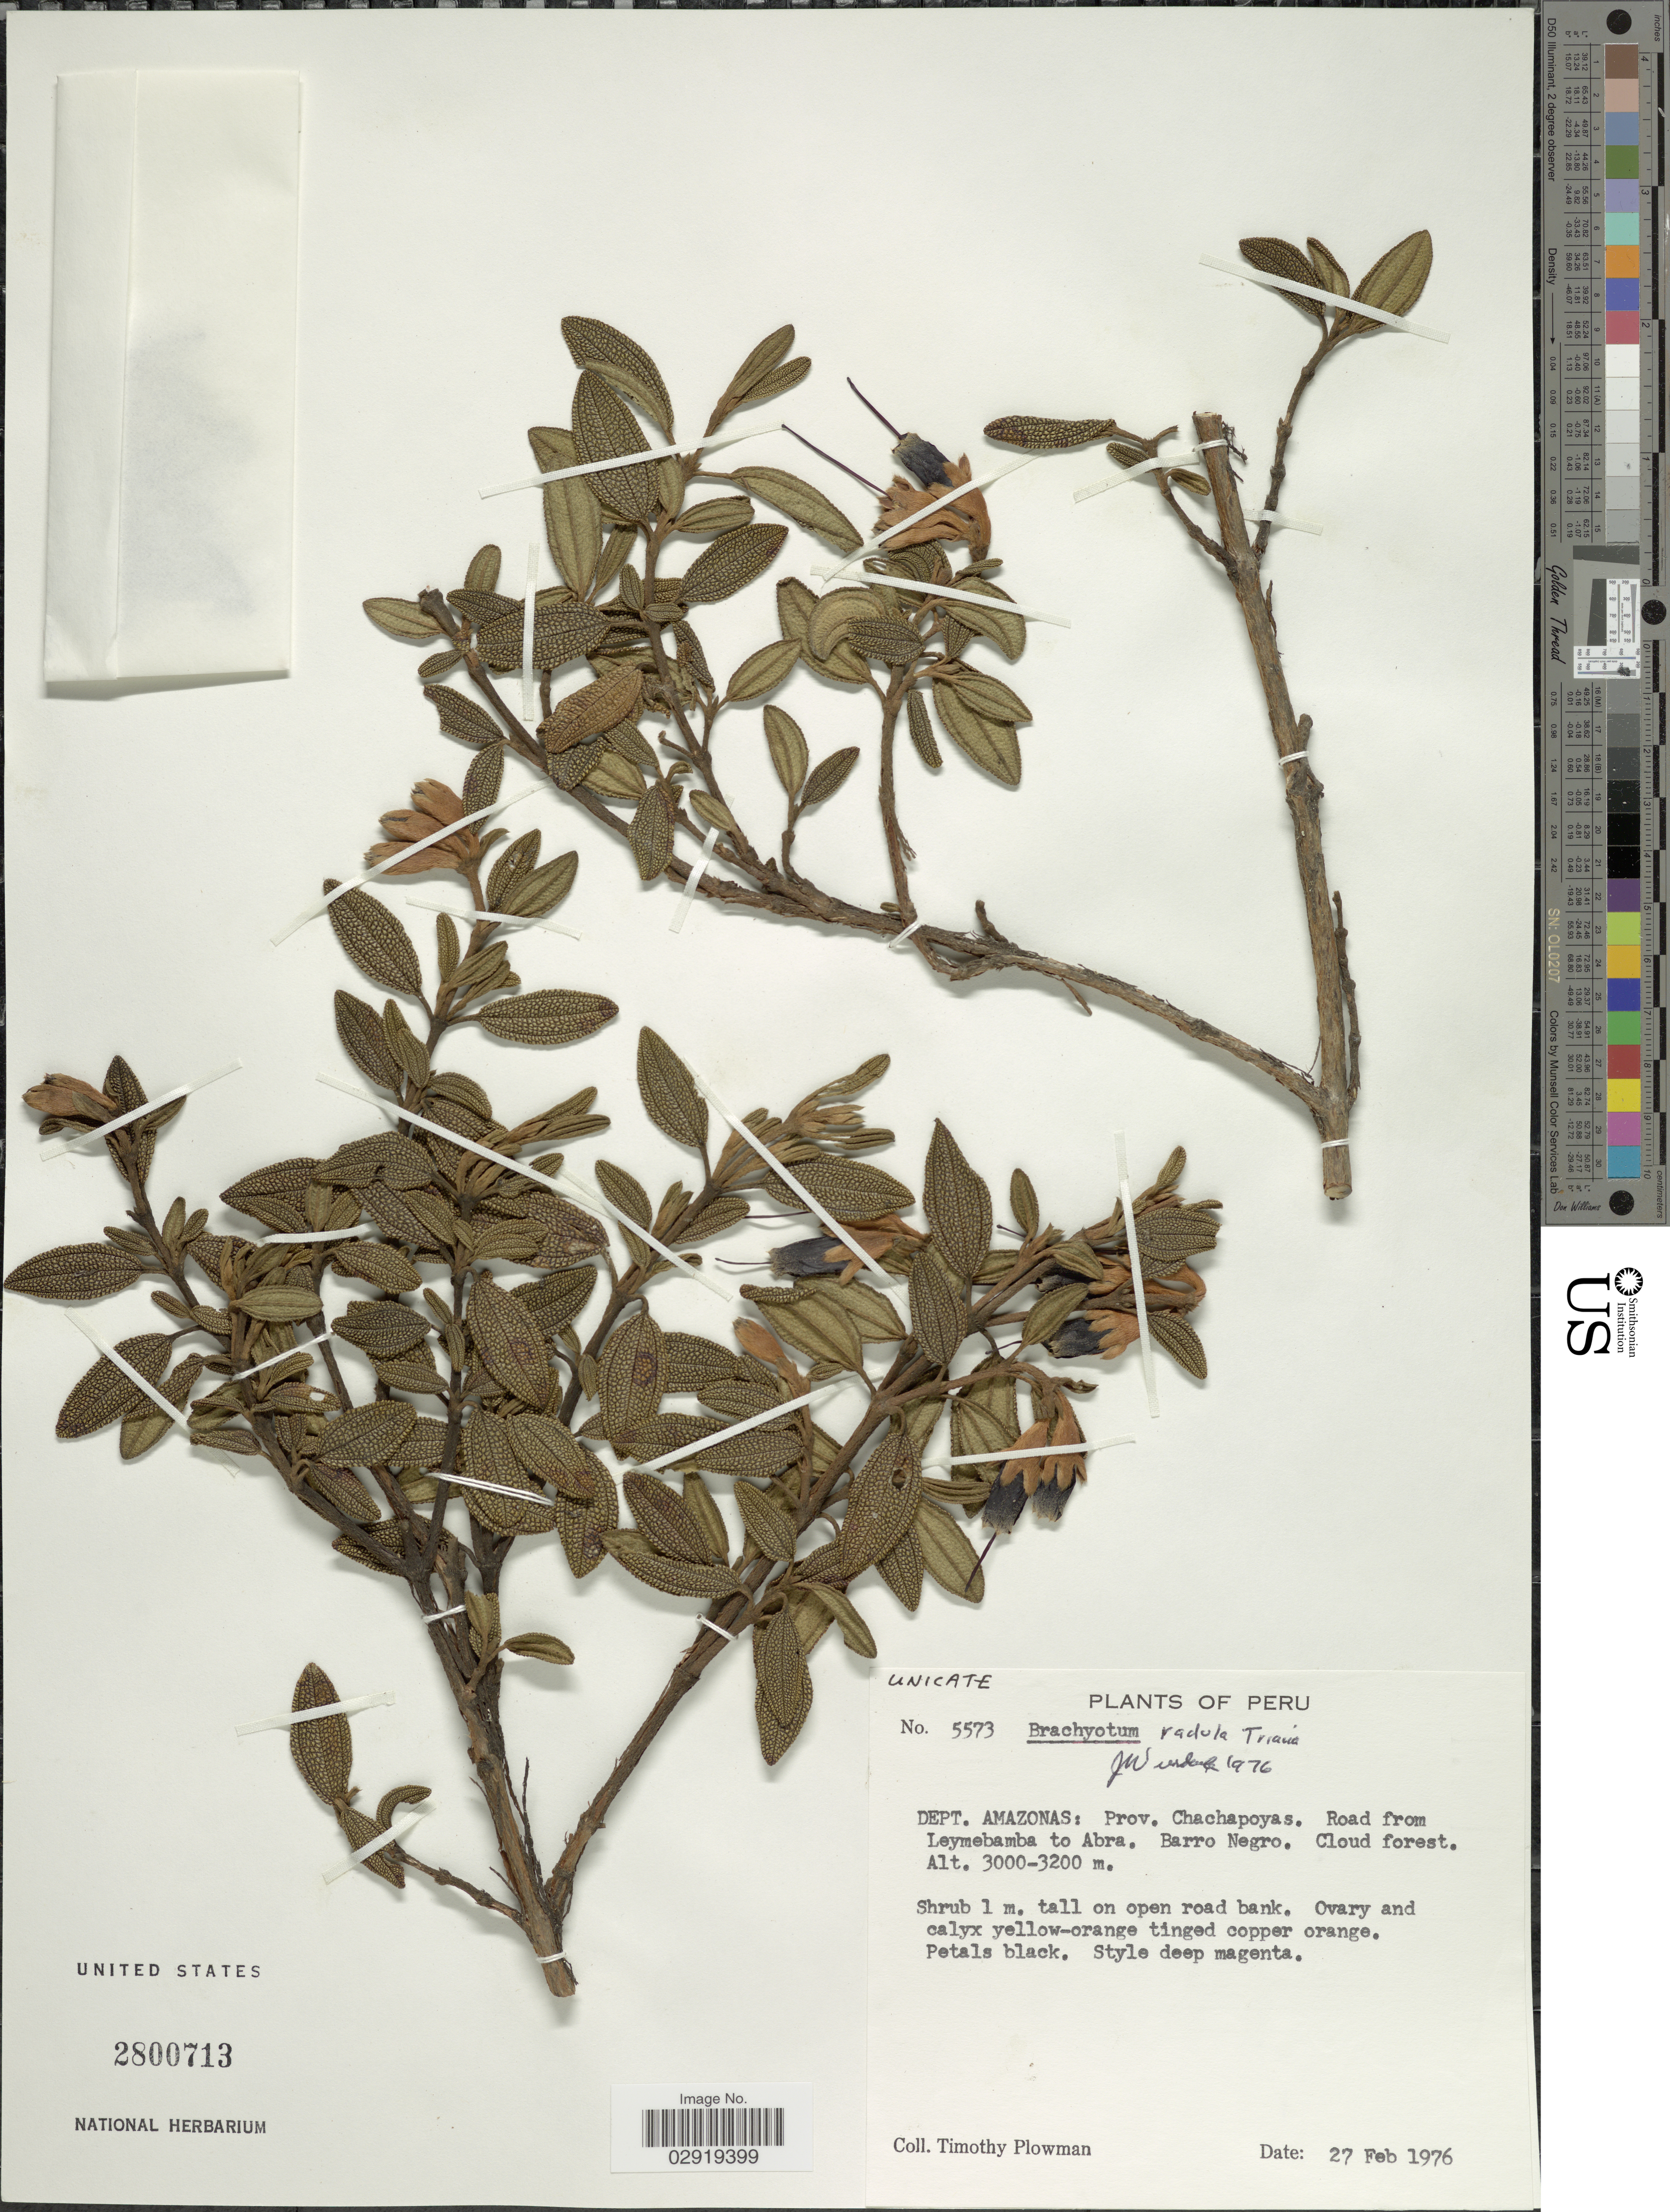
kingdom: Plantae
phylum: Tracheophyta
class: Magnoliopsida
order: Myrtales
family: Melastomataceae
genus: Brachyotum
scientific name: Brachyotum radula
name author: Triana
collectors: T. Plowman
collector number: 5573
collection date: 1976-02-27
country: Peru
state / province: Amazonas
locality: Dept. Amazonas: Prov. Chachapoyas. Road from Leymebamba to Abra. Barro Negro.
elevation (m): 3000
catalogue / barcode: US 2800713